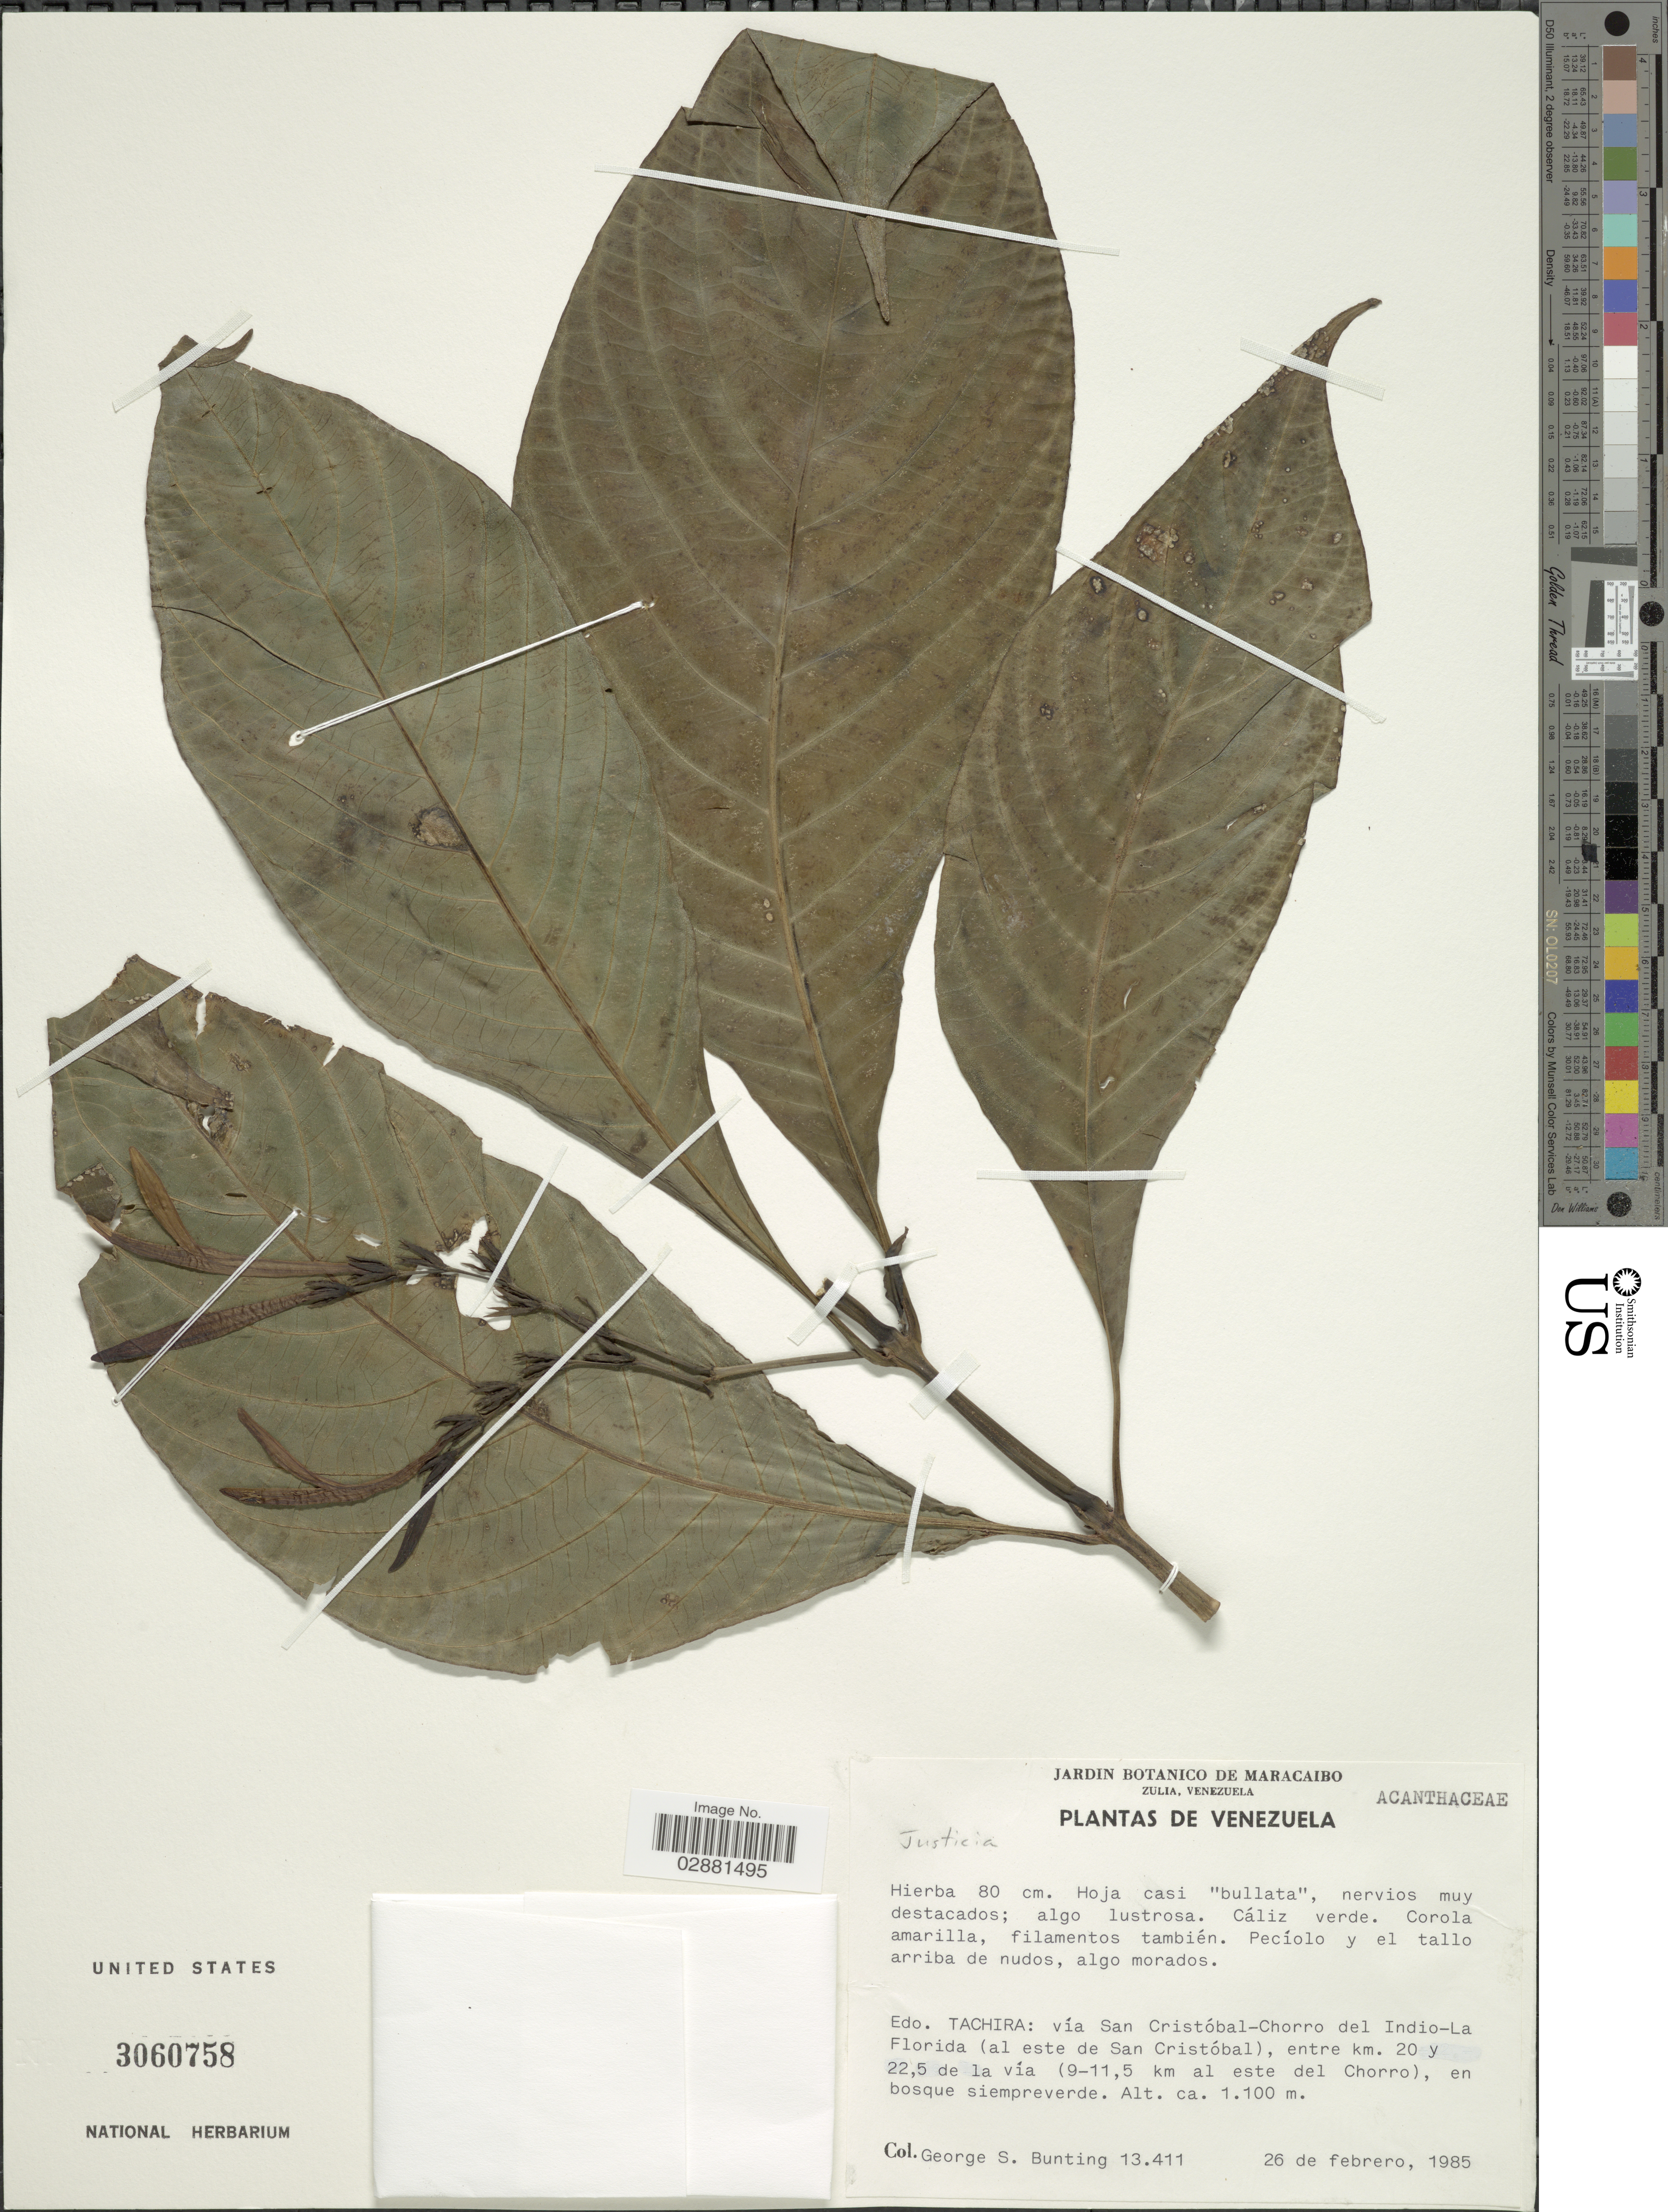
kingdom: Plantae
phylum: Tracheophyta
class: Magnoliopsida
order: Lamiales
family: Acanthaceae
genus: Justicia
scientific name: Justicia sp.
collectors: G. S. Bunting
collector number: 13411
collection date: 1985-02-26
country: Venezuela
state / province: Tachira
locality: Vía San Cristóbal-Chorro del Indio-La Florida (al este de San Cristóbal), entre km. 20 y 22,5 de la vía (9-11,5 km al este del Chorro).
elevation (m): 1100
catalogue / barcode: US 3060758